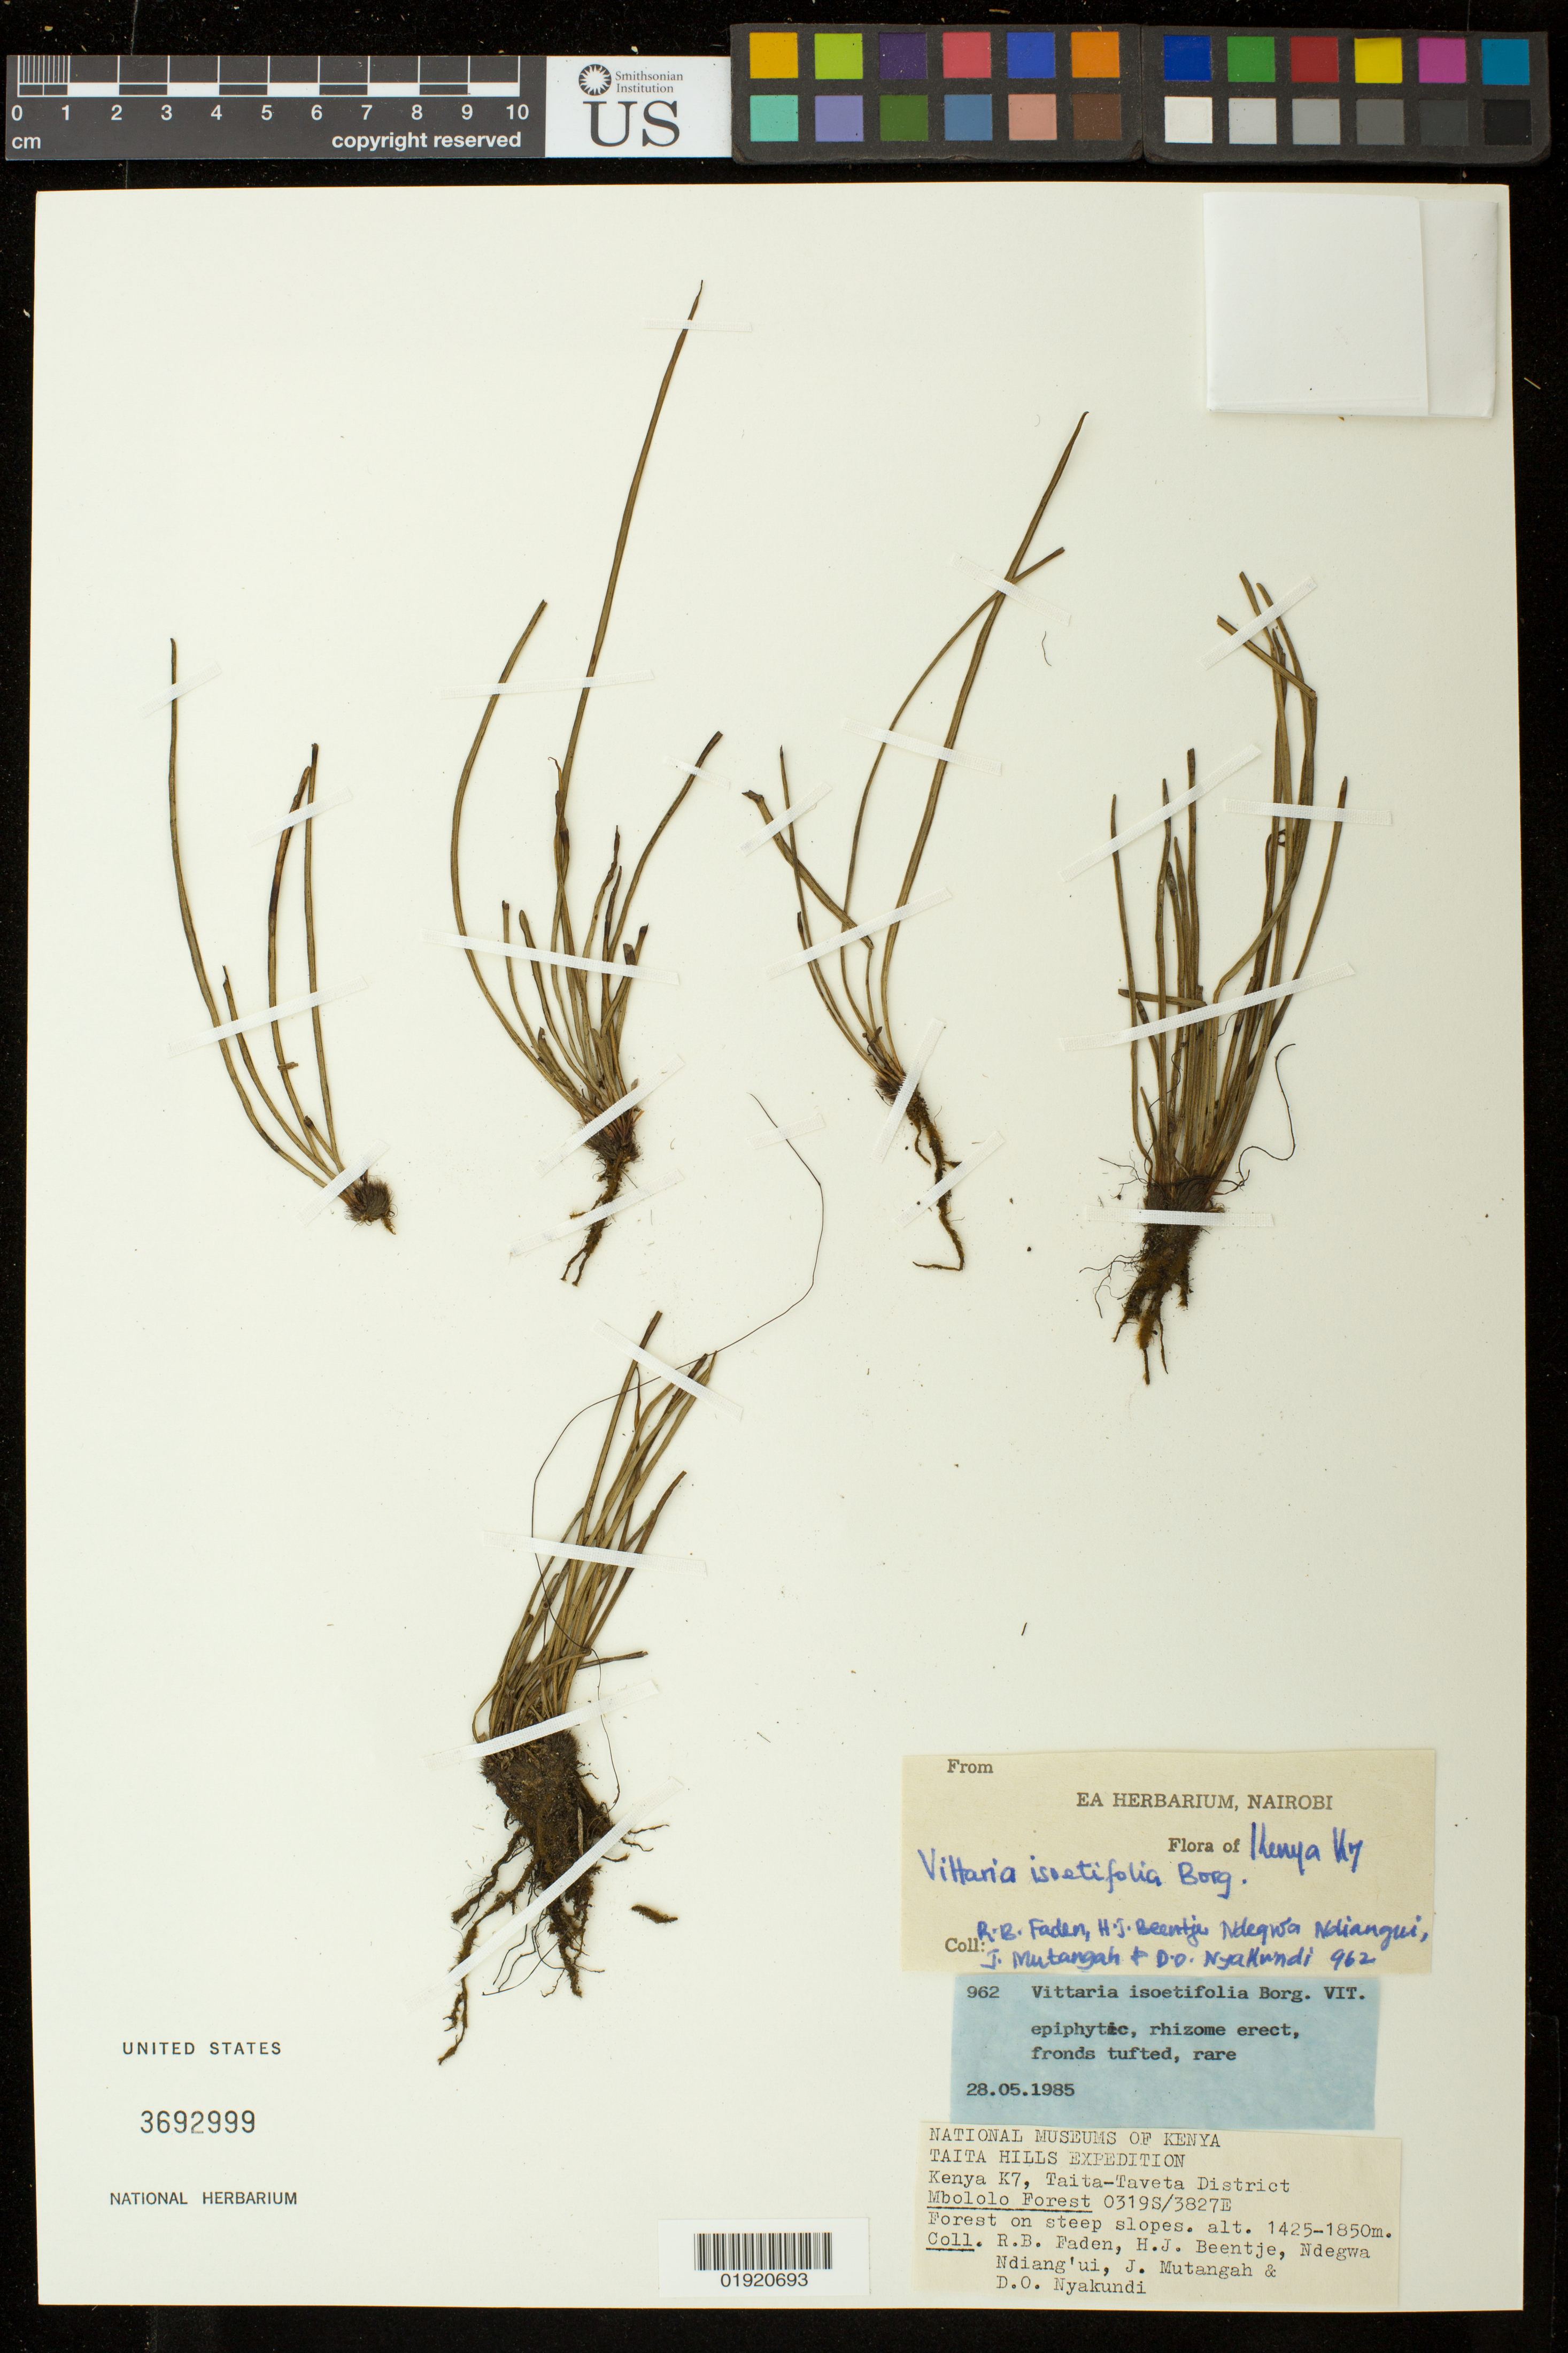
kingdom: Plantae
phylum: Tracheophyta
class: Polypodiopsida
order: Polypodiales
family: Pteridaceae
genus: Haplopteris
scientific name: Haplopteris sp.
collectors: R. B. Faden, H. J. Beentje, Ndegwa Ndiang'ui, J. Mutangah & D. Nyakundi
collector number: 962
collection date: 1985-05-28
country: Kenya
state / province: Taita Taveta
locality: Kenya K7, Taita-Taveta District. Taita Hills.Mbololo Forest.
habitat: Forest on steep slopes.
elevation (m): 1425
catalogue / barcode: US 3692999